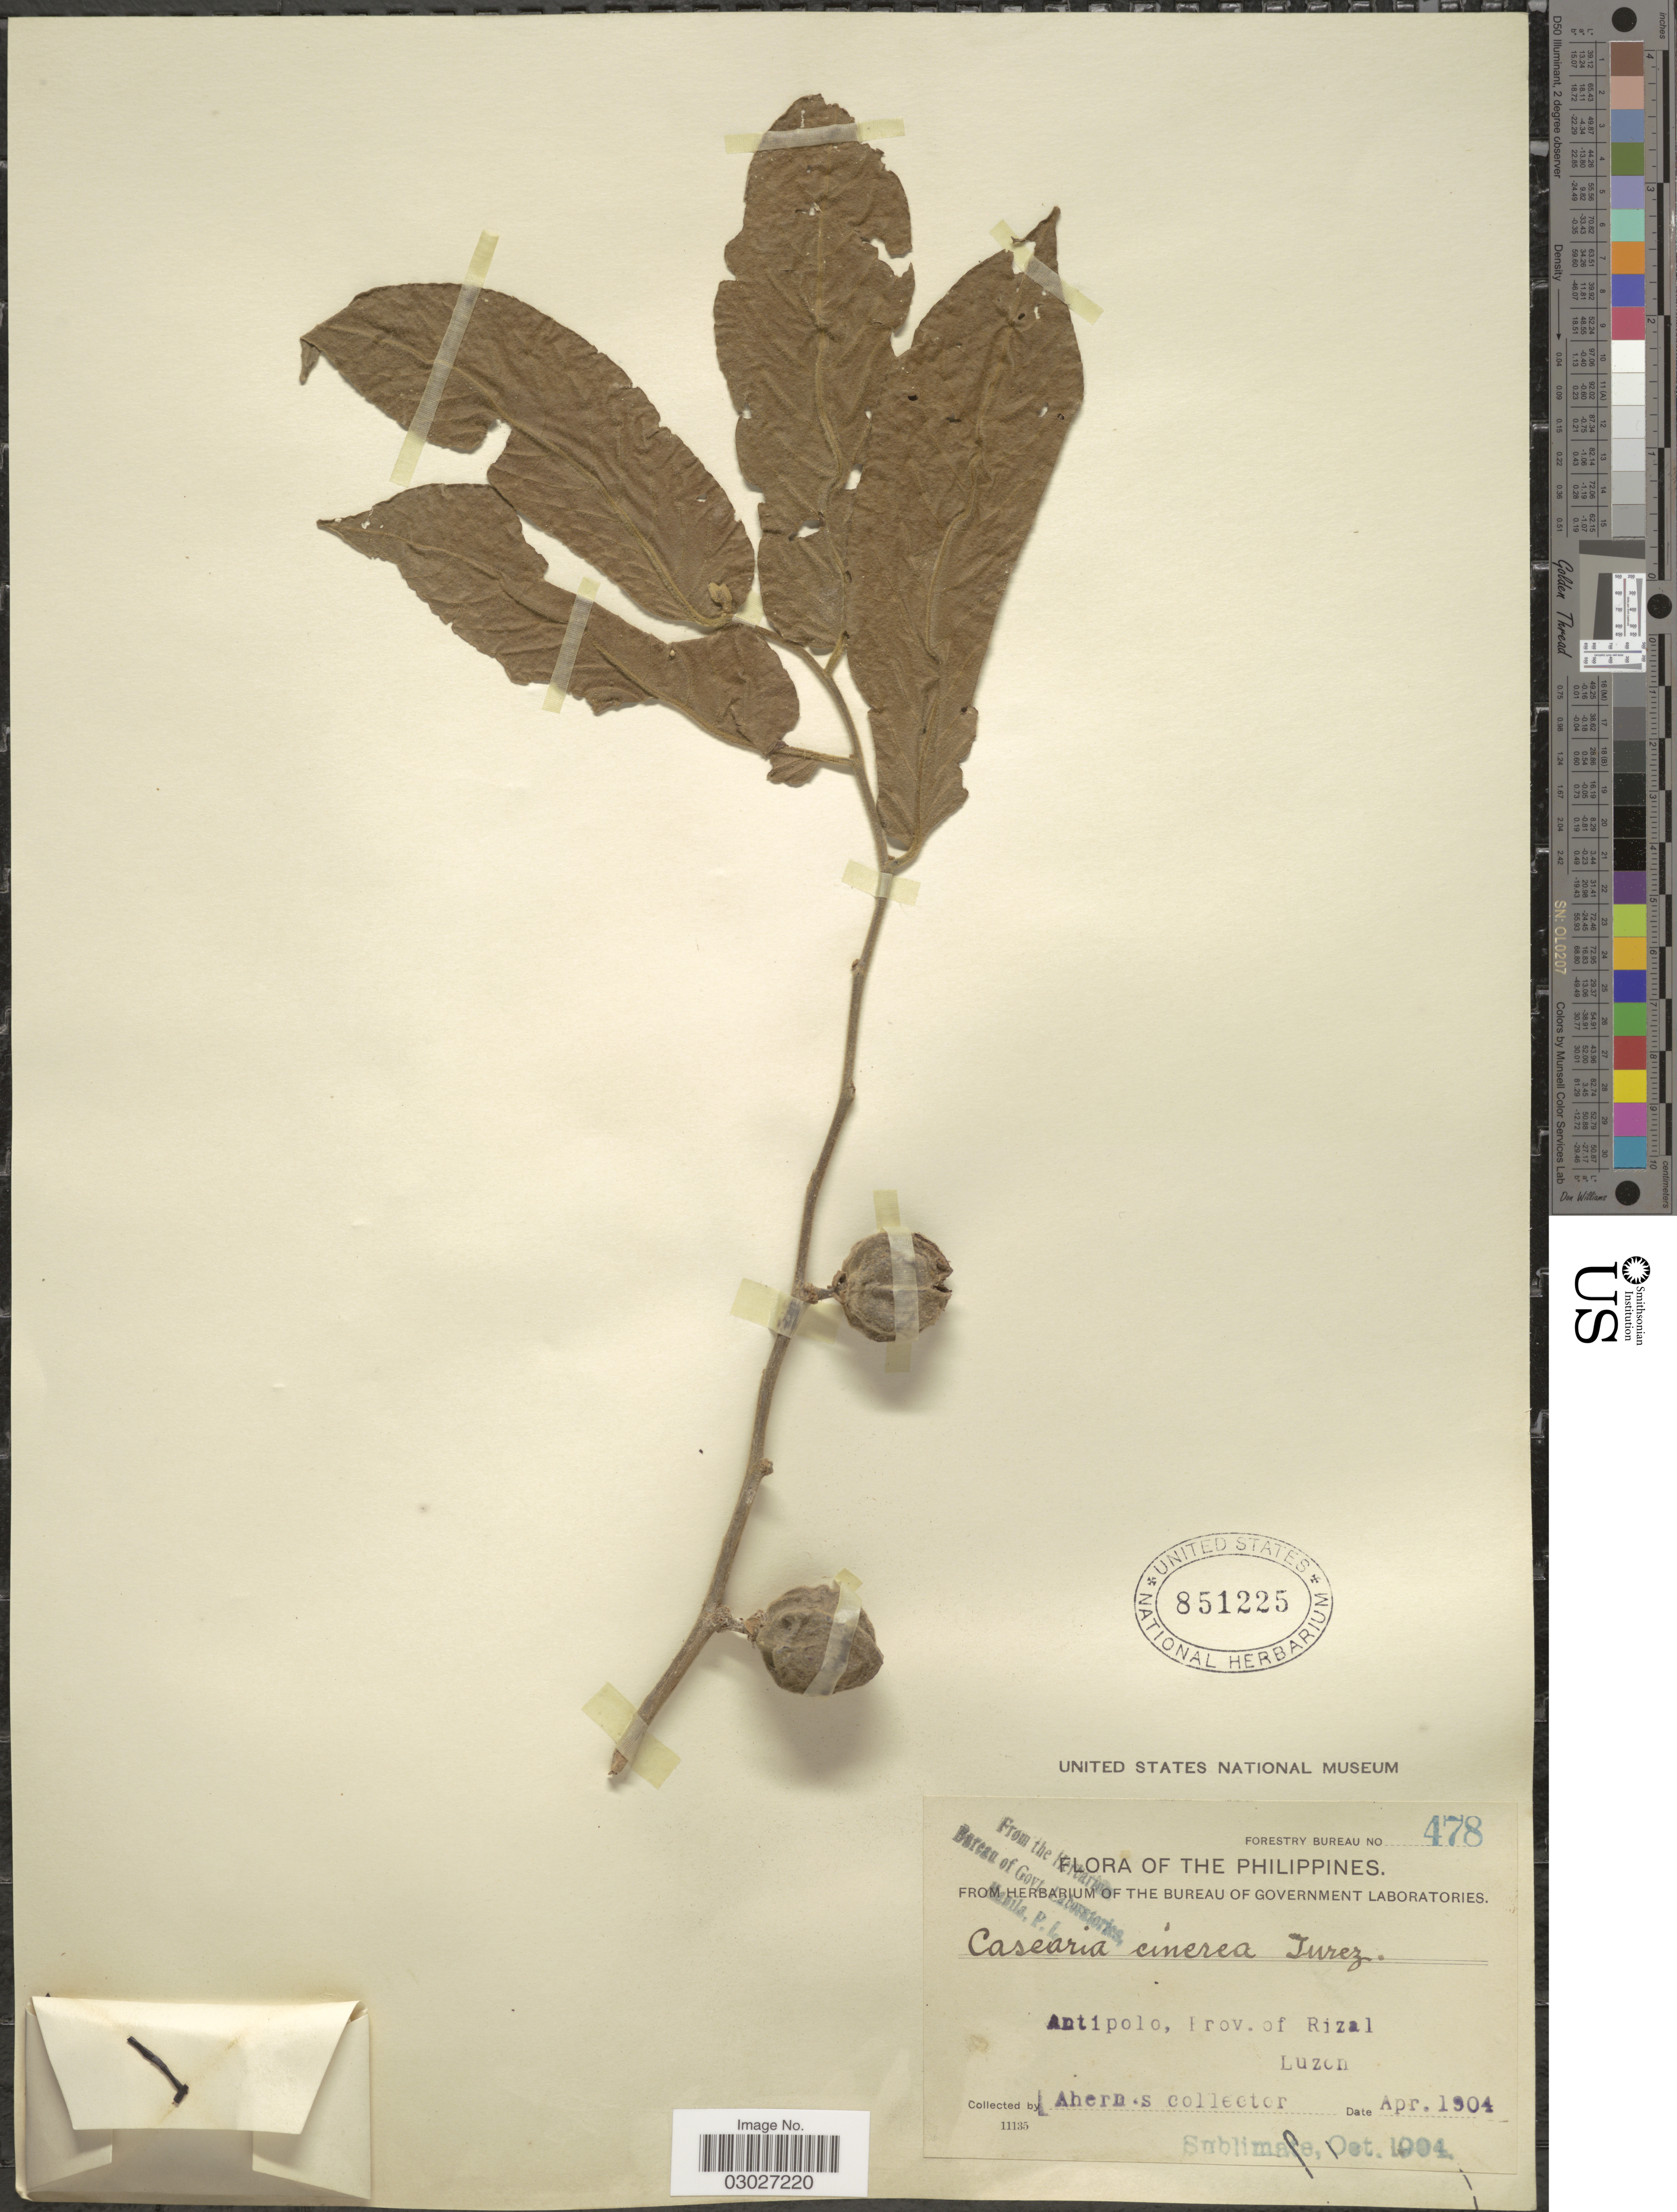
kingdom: Plantae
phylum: Tracheophyta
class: Magnoliopsida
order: Malpighiales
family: Salicaceae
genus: Casearia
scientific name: Casearia cinerea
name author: Turcz.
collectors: Ahern's collector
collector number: Forestry Bureau 478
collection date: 1904-04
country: Philippines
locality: Antipolo, Prov. of Rizal, Luzon.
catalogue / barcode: US 851225